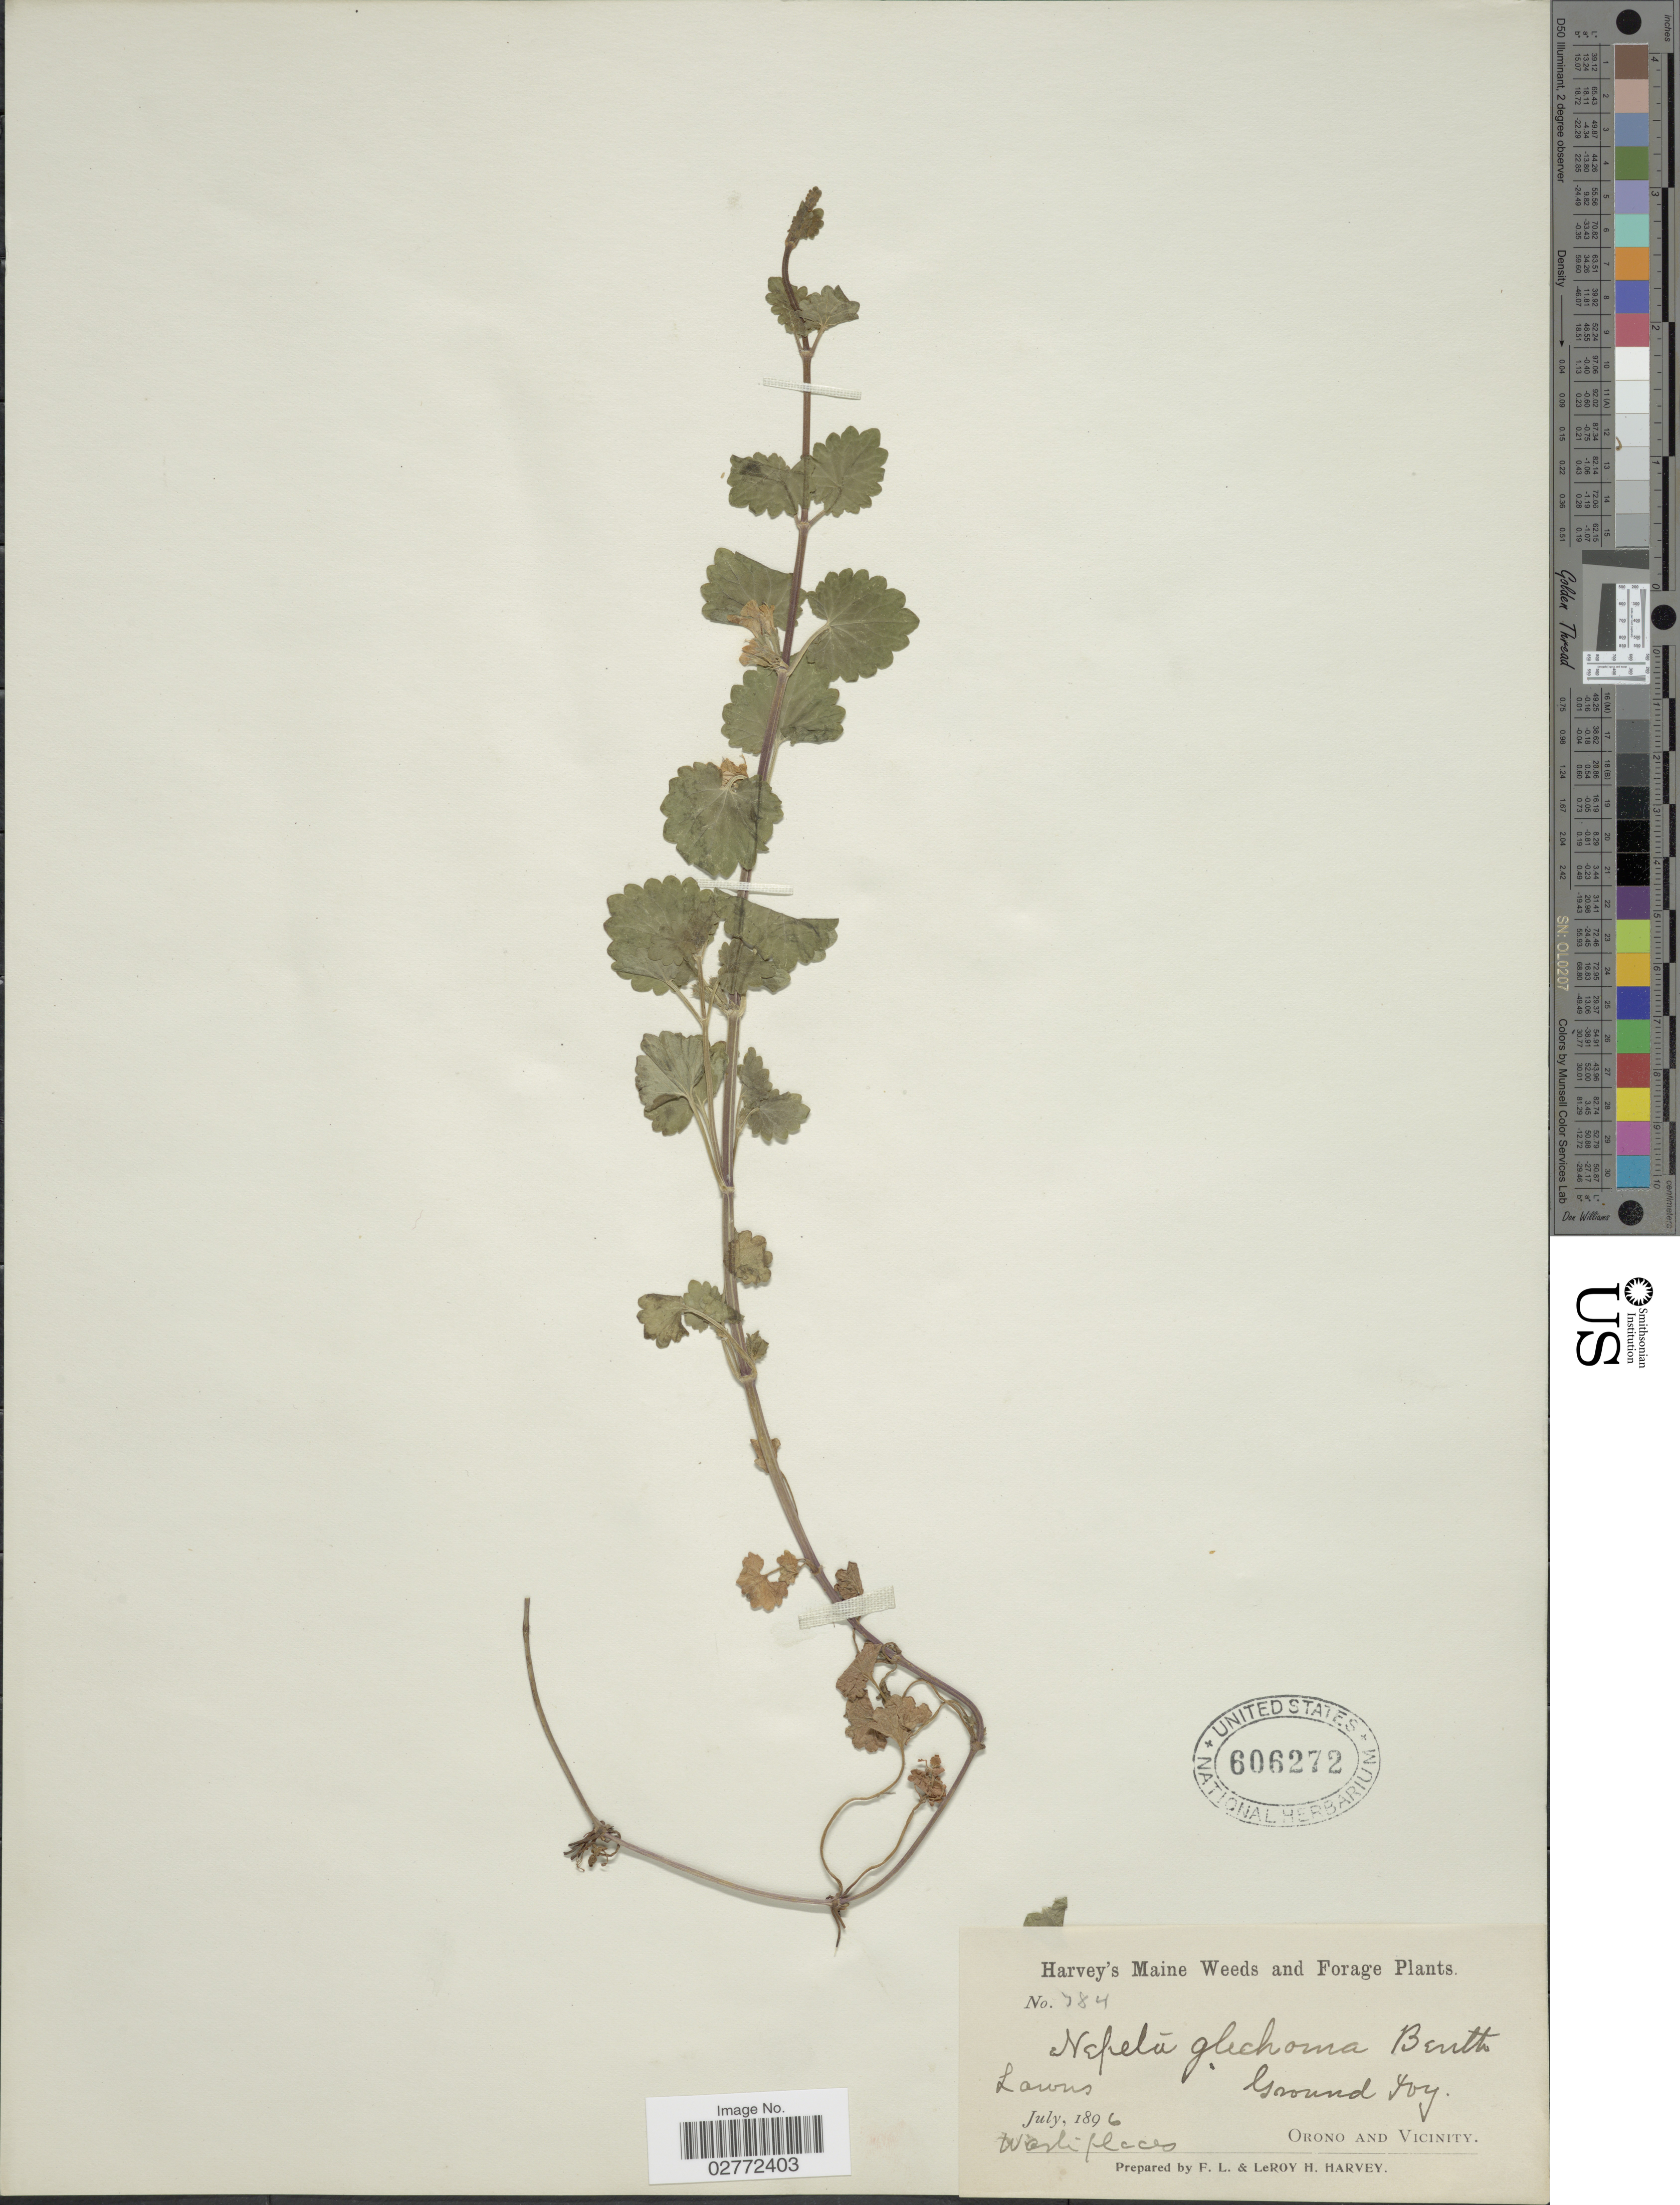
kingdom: Plantae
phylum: Tracheophyta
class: Magnoliopsida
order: Lamiales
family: Lamiaceae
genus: Glechoma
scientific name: Glechoma hederacea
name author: L.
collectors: F. L. Harvey & L. H. Harvey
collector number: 384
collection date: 1896-07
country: United States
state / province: Maine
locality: Orono and Vicinity.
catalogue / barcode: US 606272